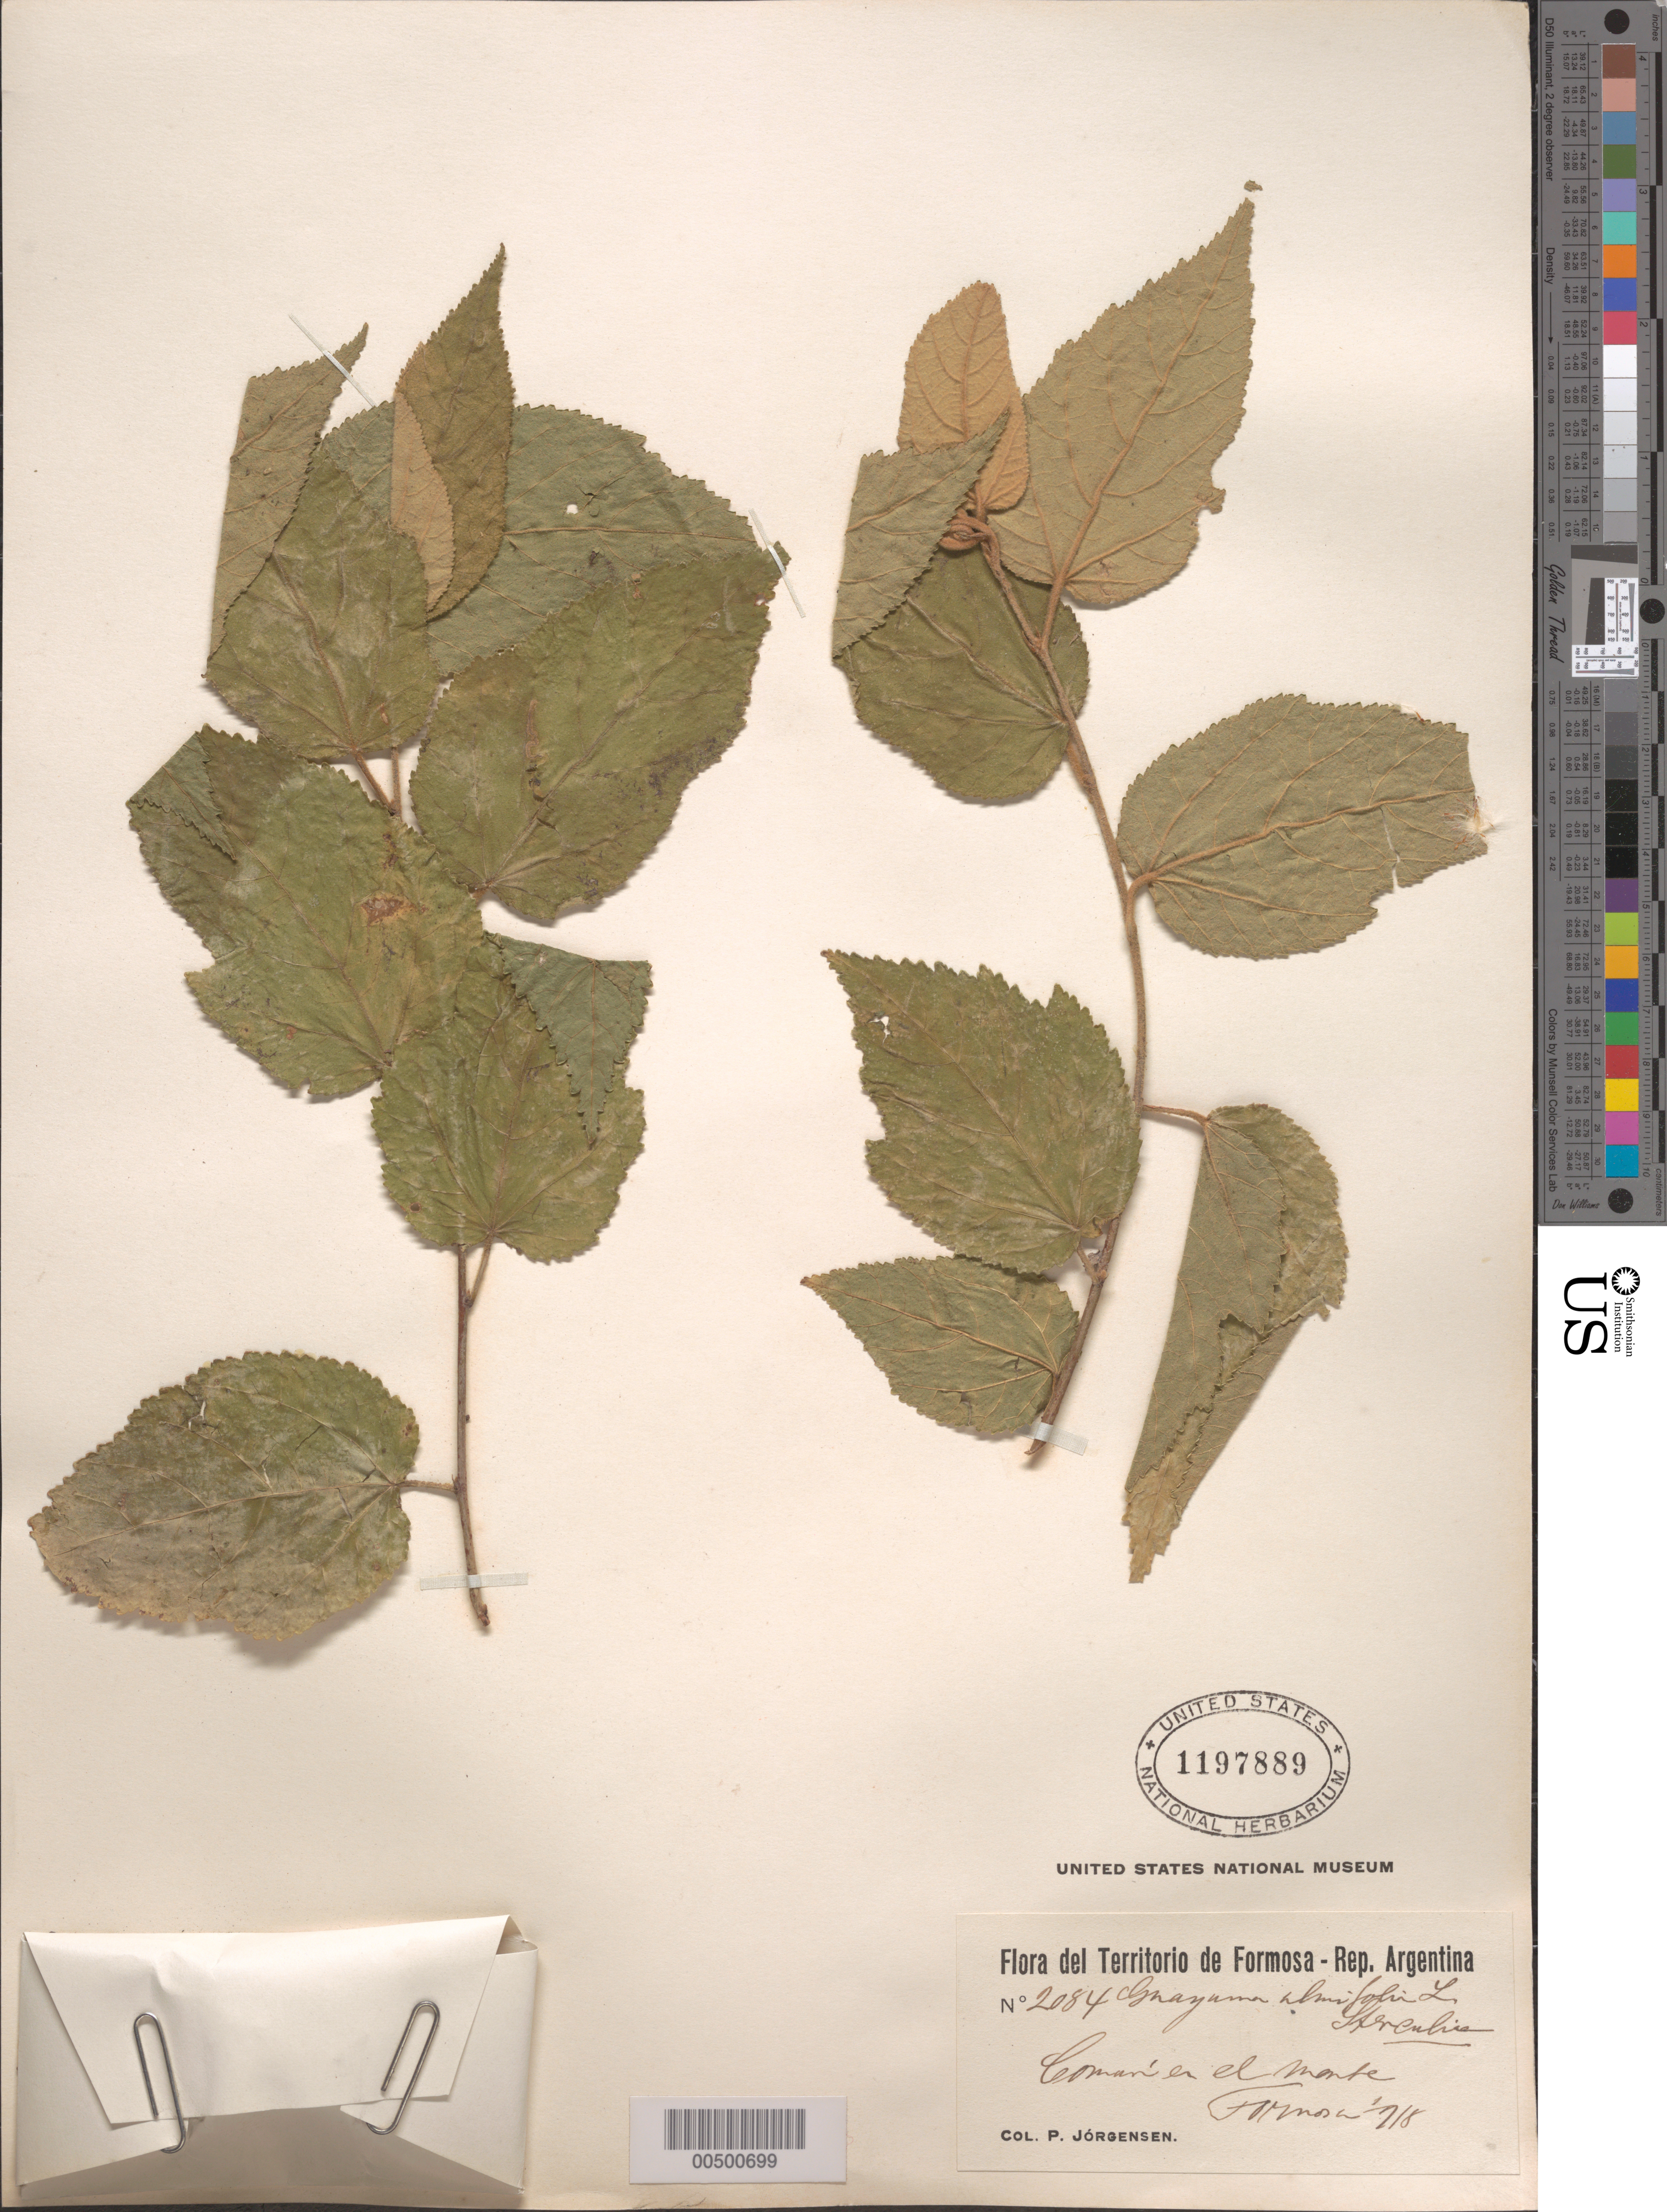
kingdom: Plantae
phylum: Tracheophyta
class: Magnoliopsida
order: Malvales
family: Malvaceae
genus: Guazuma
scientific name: Guazuma ulmifolia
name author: Lam.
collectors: P. Jörgensen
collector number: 2084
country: Argentina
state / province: Formosa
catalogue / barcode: US 1197889